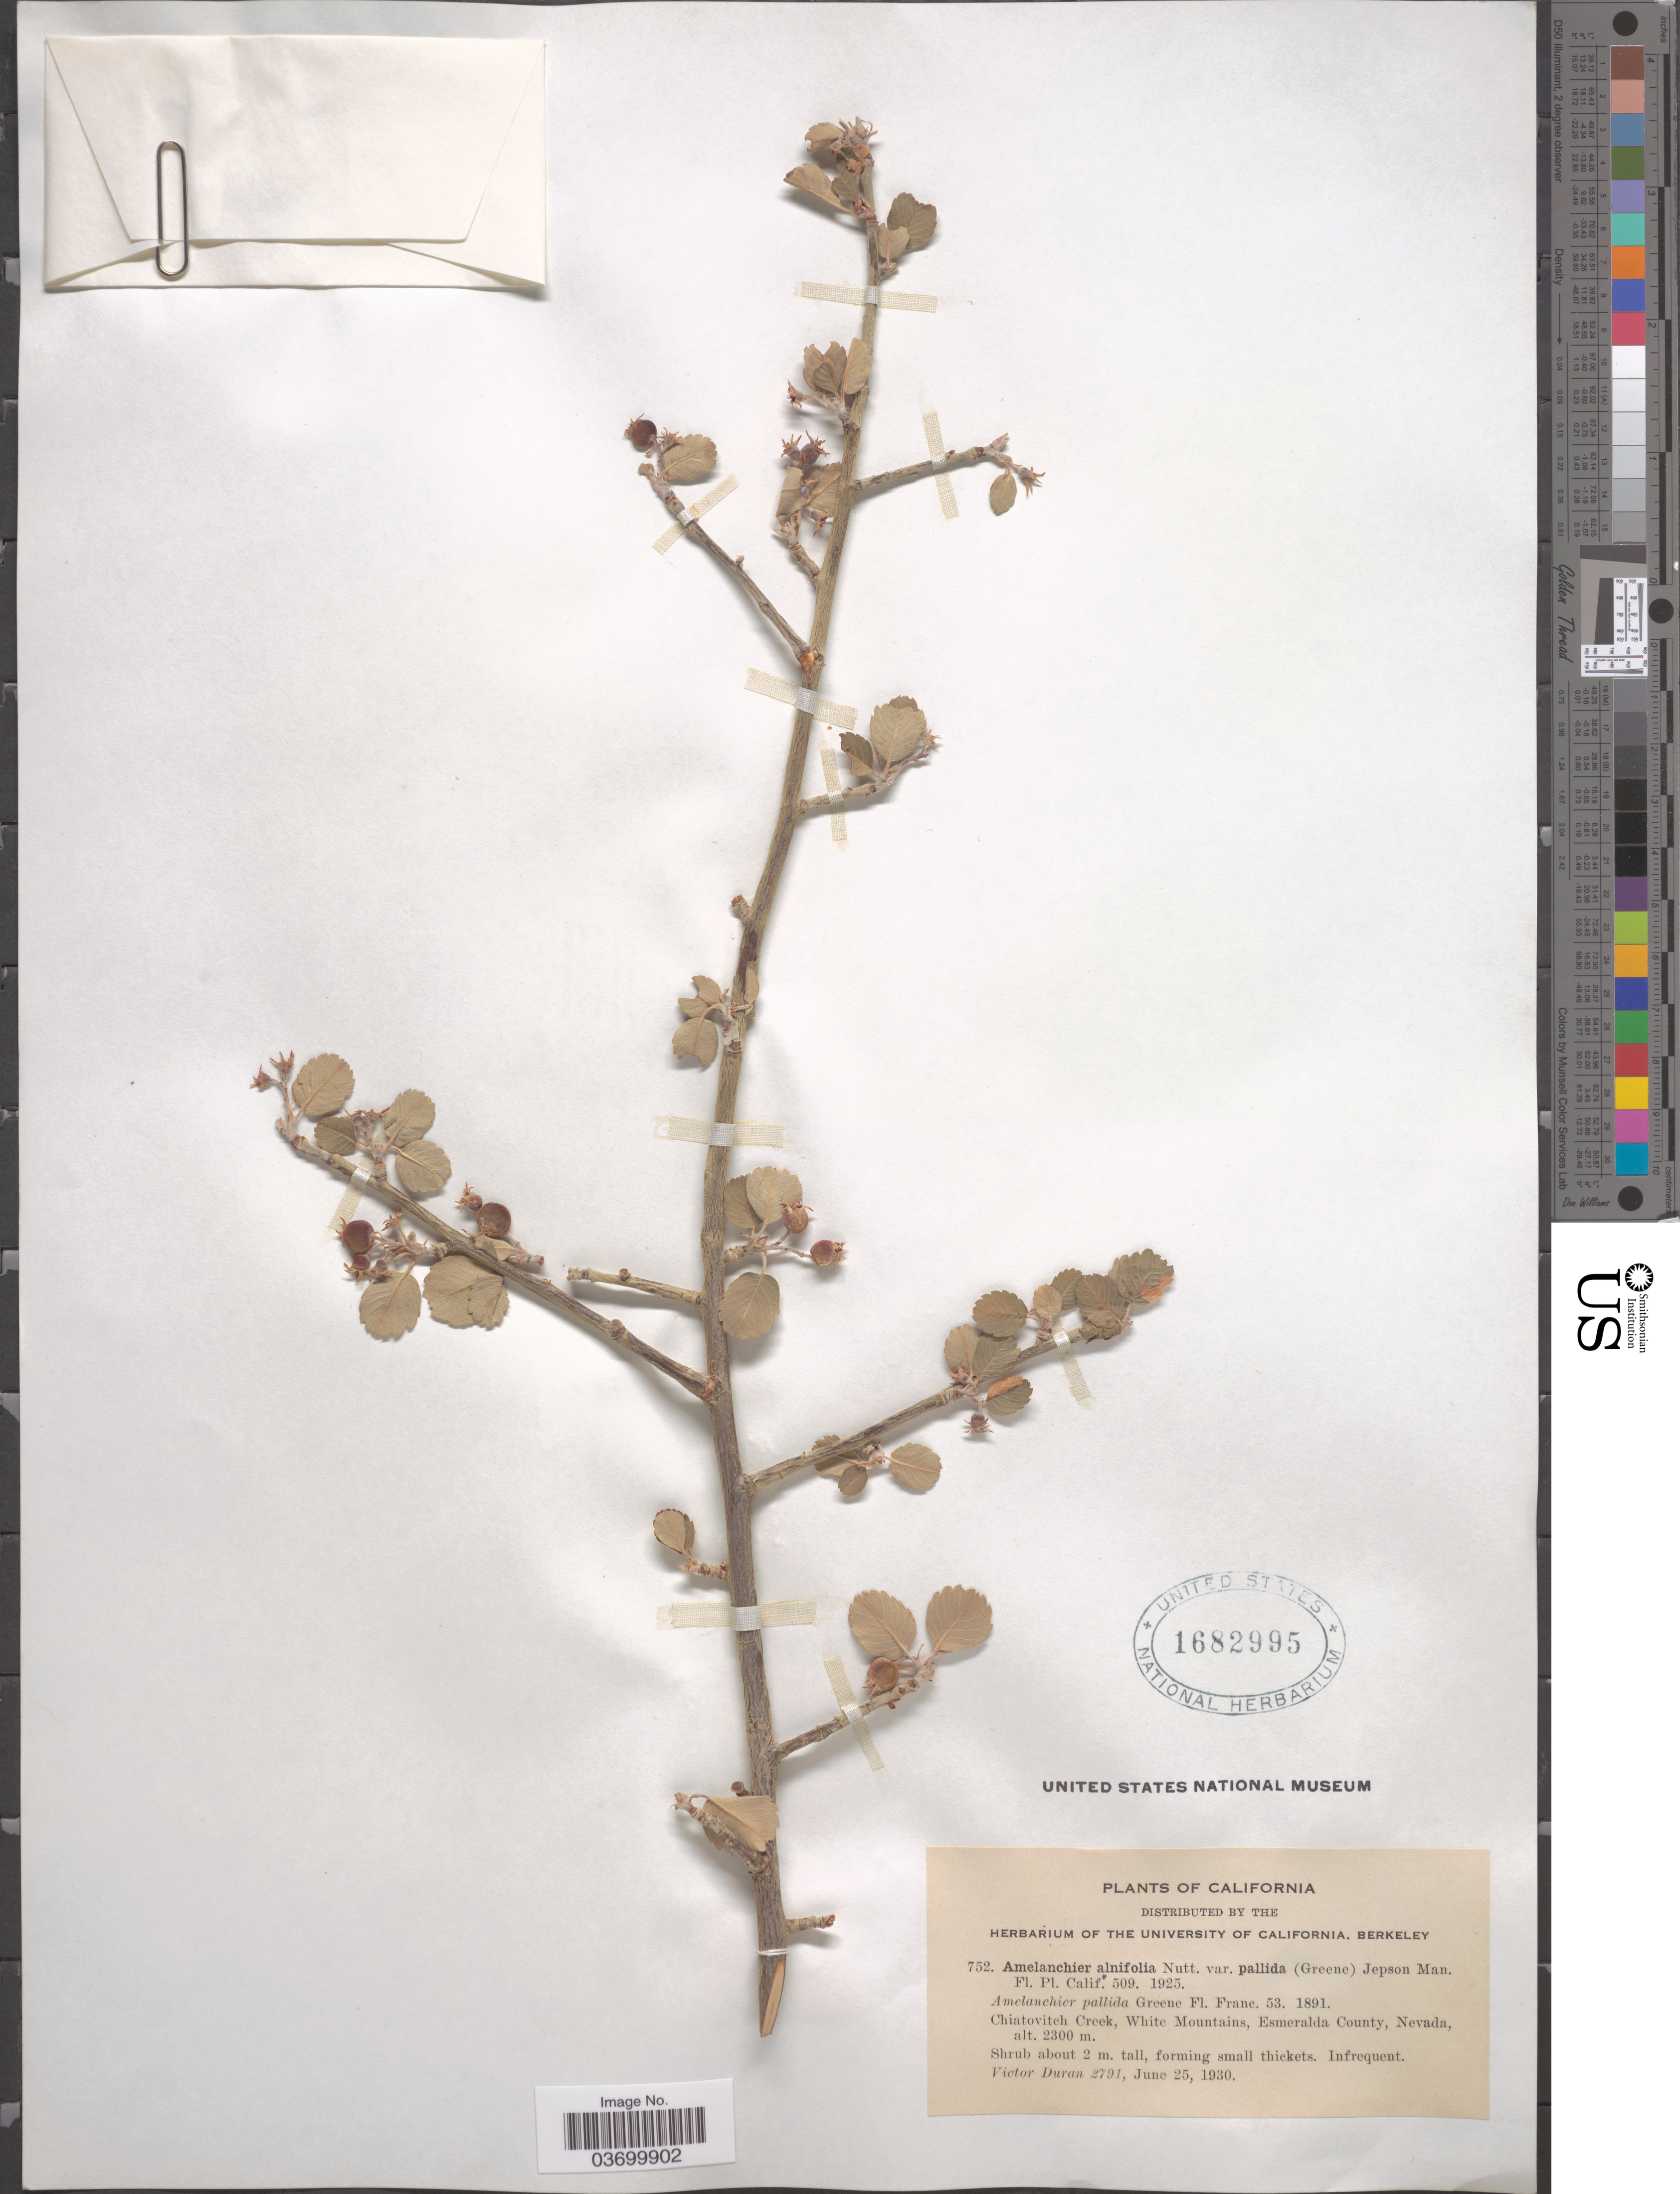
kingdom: Plantae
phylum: Tracheophyta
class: Magnoliopsida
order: Rosales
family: Rosaceae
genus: Amelanchier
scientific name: Amelanchier alnifolia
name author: (Nutt.) Nutt. ex M. Roem.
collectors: V. Duran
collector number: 2791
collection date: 1930-06-25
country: United States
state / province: Nevada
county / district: Esmeralda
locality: Chiatovitch Creek, White Mountains, Esmeralda County, Nevada.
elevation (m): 2300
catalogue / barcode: US 1682995